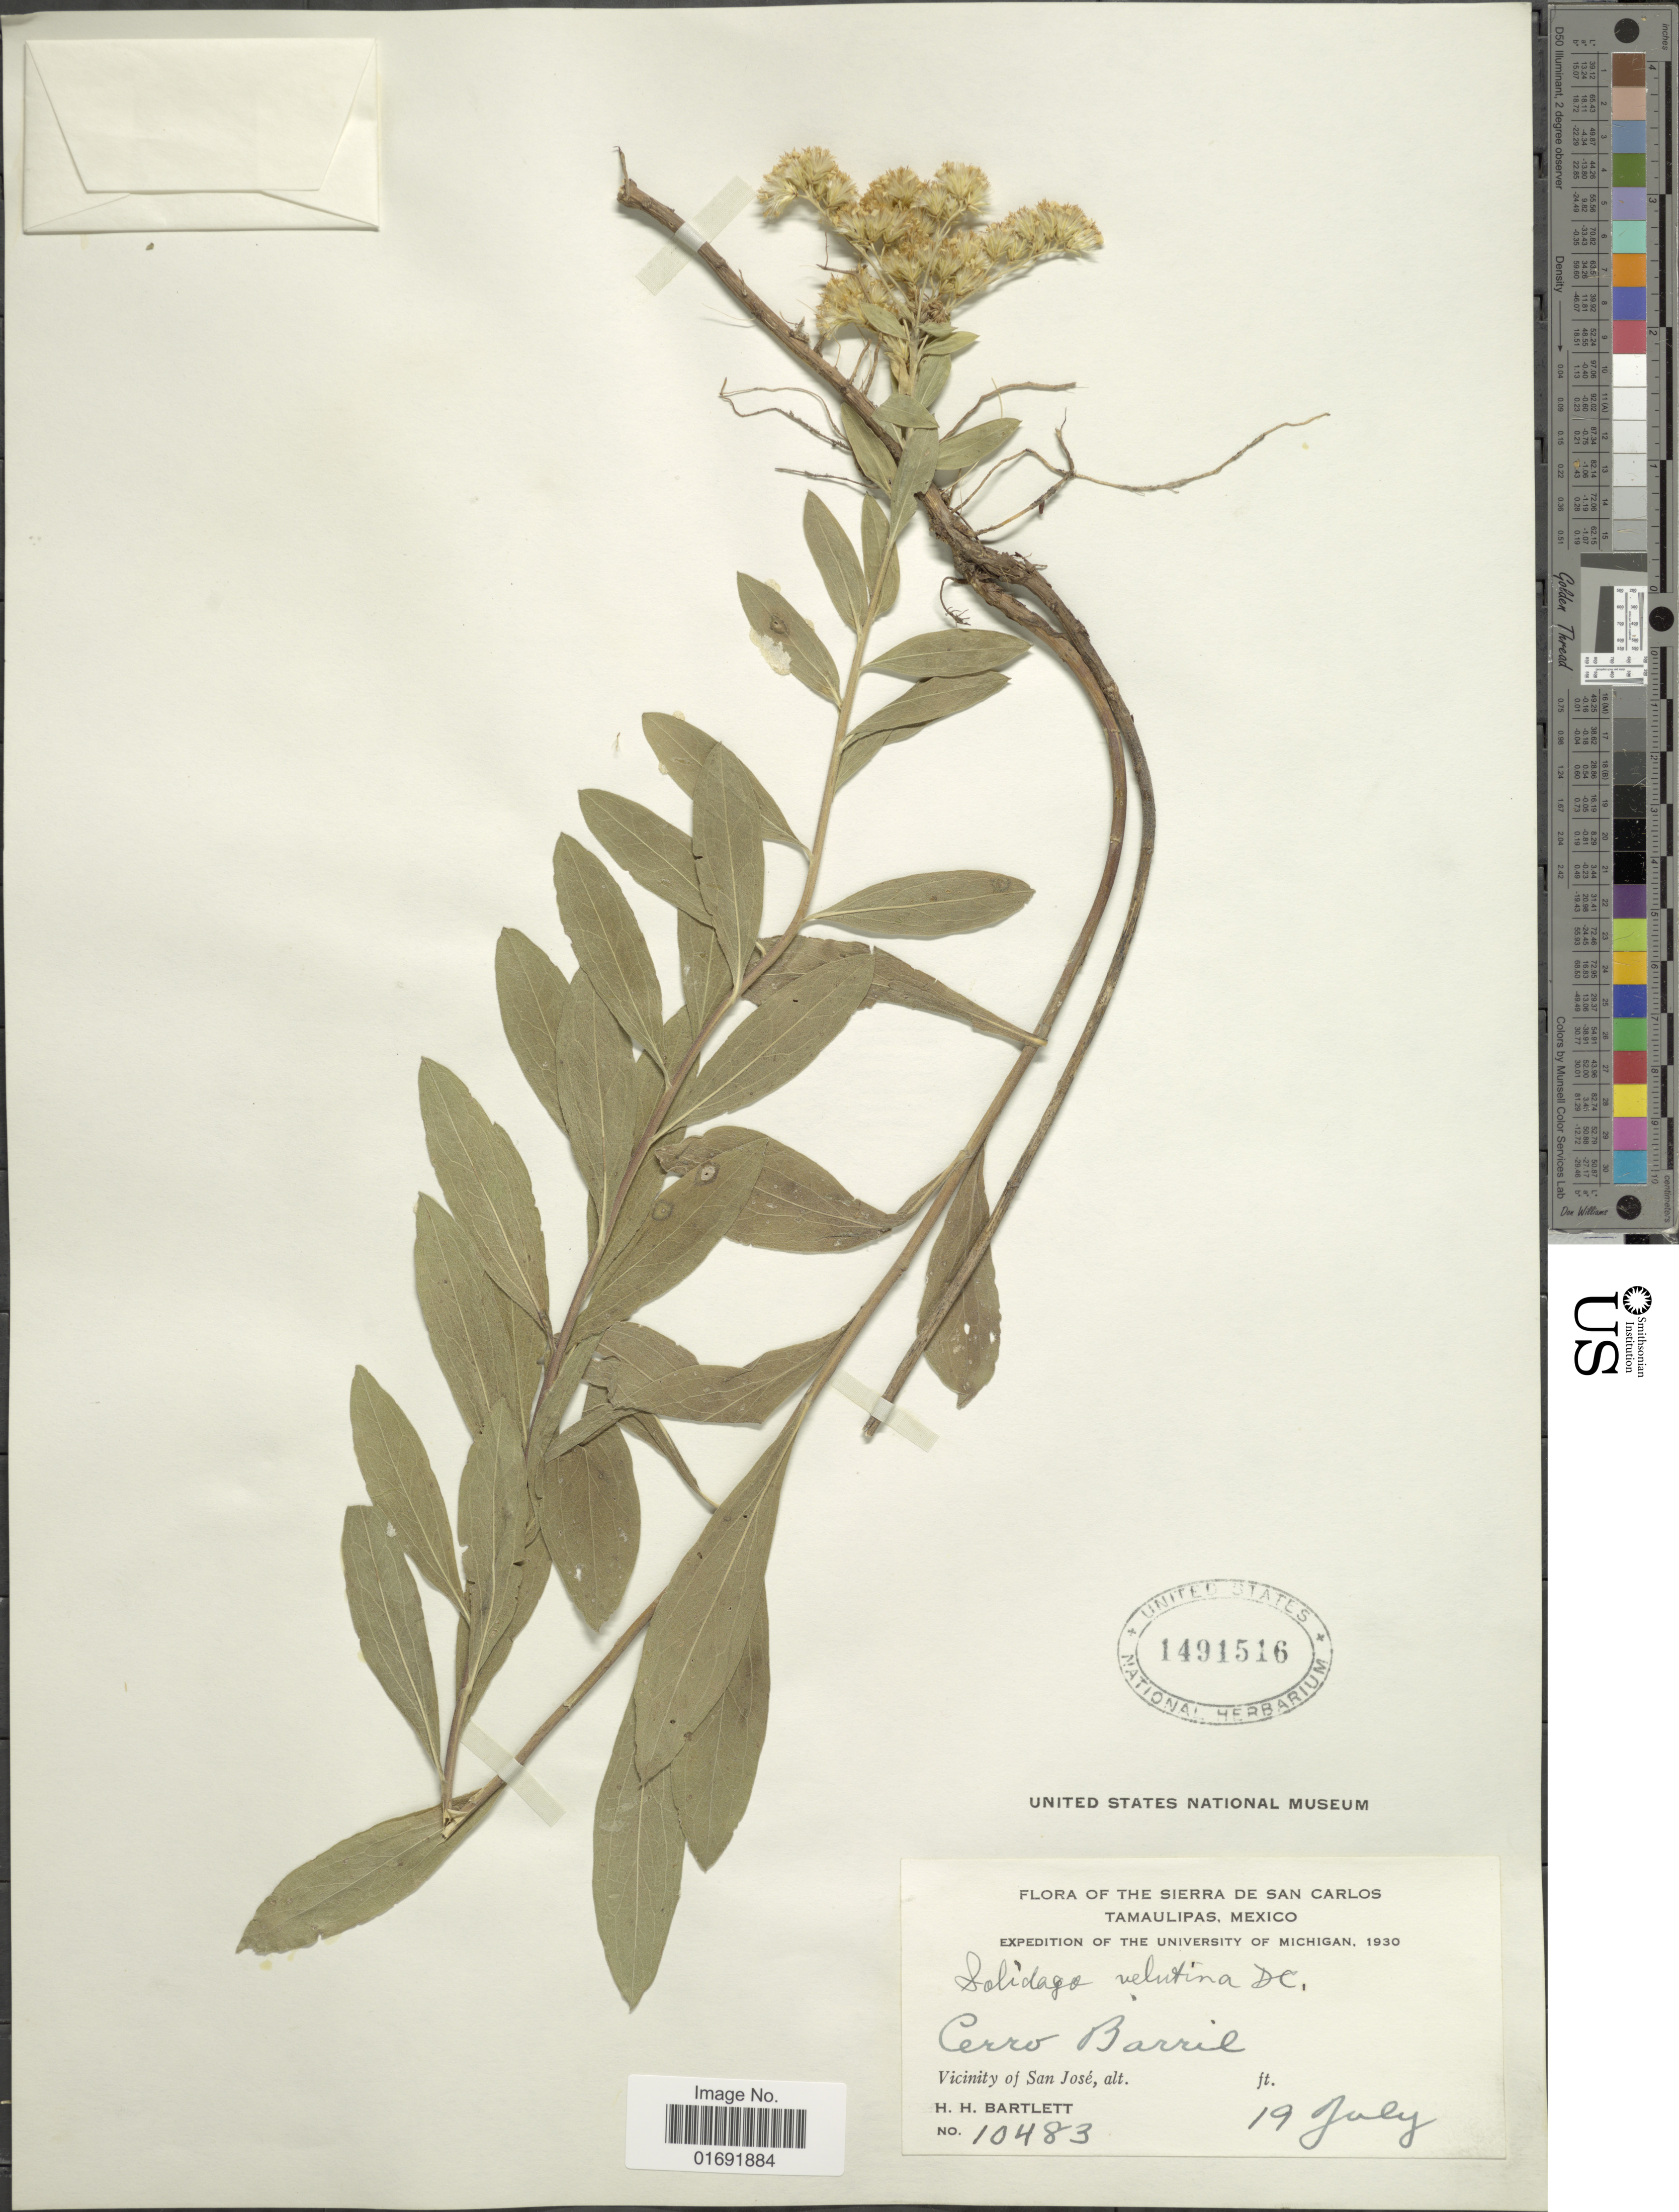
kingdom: Plantae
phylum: Tracheophyta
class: Magnoliopsida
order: Asterales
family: Asteraceae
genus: Solidago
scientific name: Solidago velutina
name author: DC.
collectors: H. H. Bartlett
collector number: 10483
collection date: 1930-07-19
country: Mexico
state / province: Tamaulipas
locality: Sierra de San Carlos, Cerro Barril, Vicinity of San Jose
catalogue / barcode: US 1491516